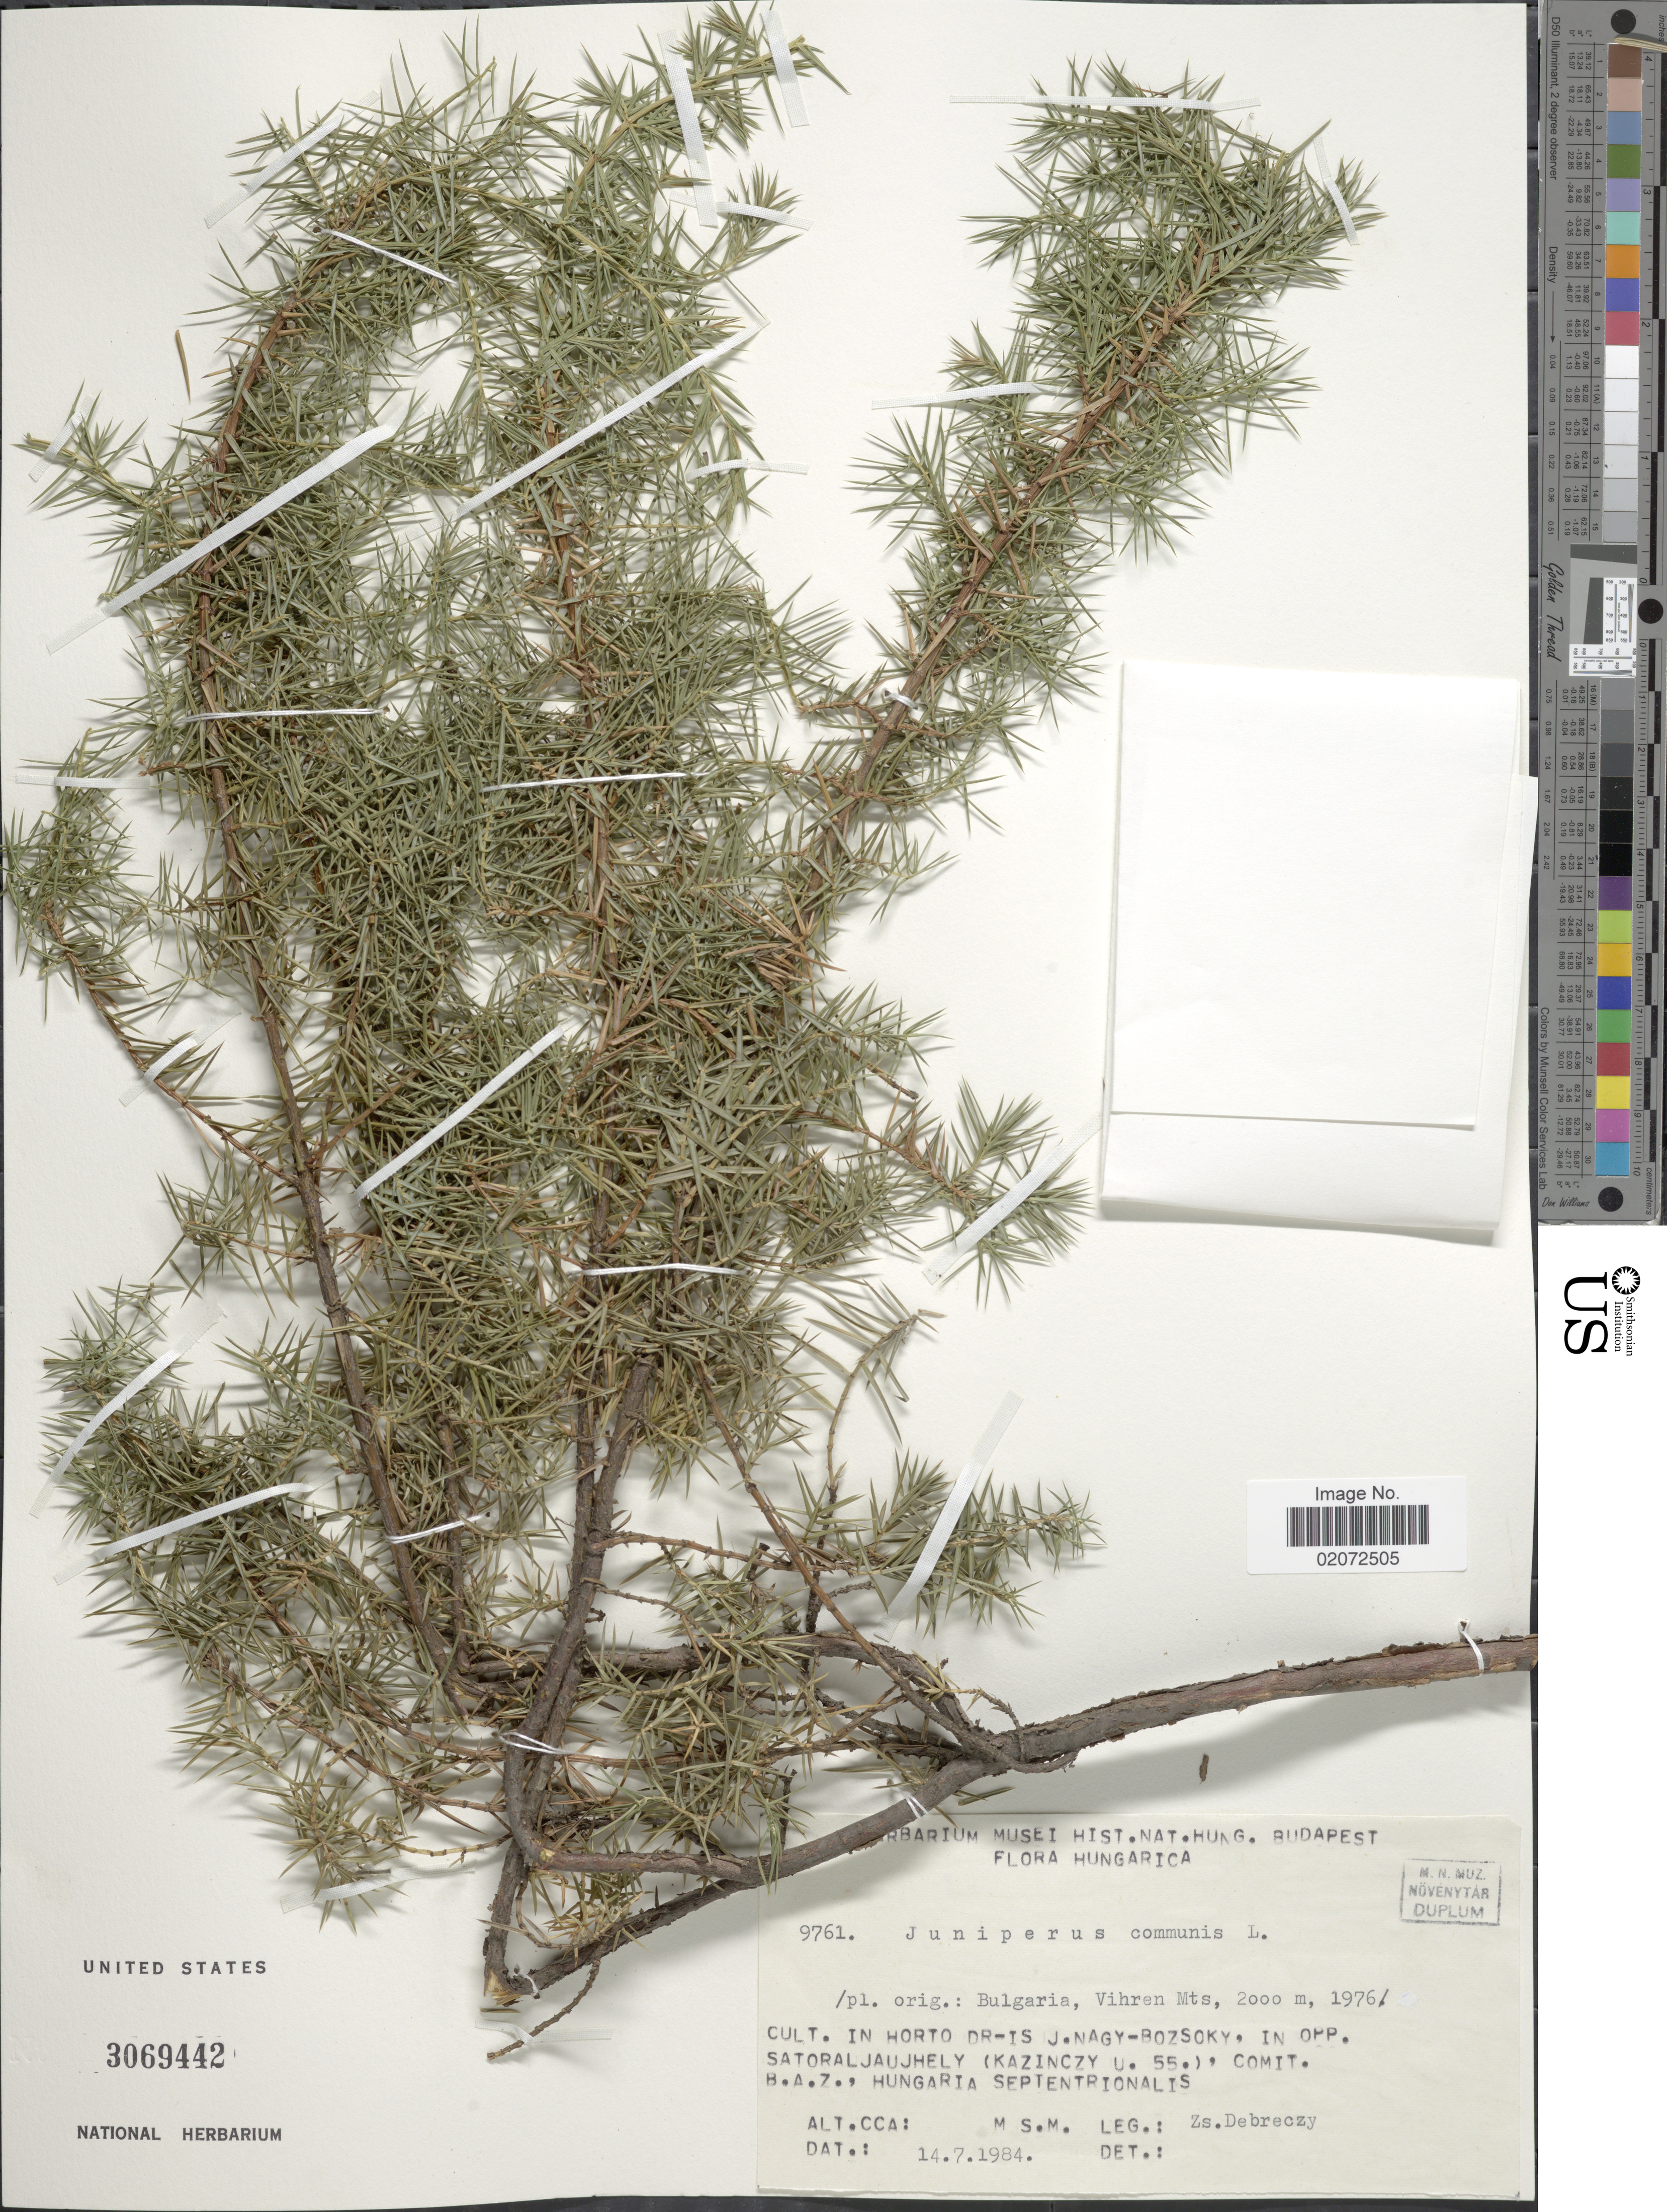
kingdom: Plantae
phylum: Tracheophyta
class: Pinopsida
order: Pinales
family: Cupressaceae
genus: Juniperus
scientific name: Juniperus communis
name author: L.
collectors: Z. Debreczy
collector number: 9761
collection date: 1984-07-14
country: Hungary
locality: Hungarica. Cult. in horto dr-is J.Nagy-Bozsoky, in opp. Satoraljaujhely (Kazinczy U. 55.)'comit. B.A.Z., Hungaria septentrionalis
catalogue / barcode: US 3069442